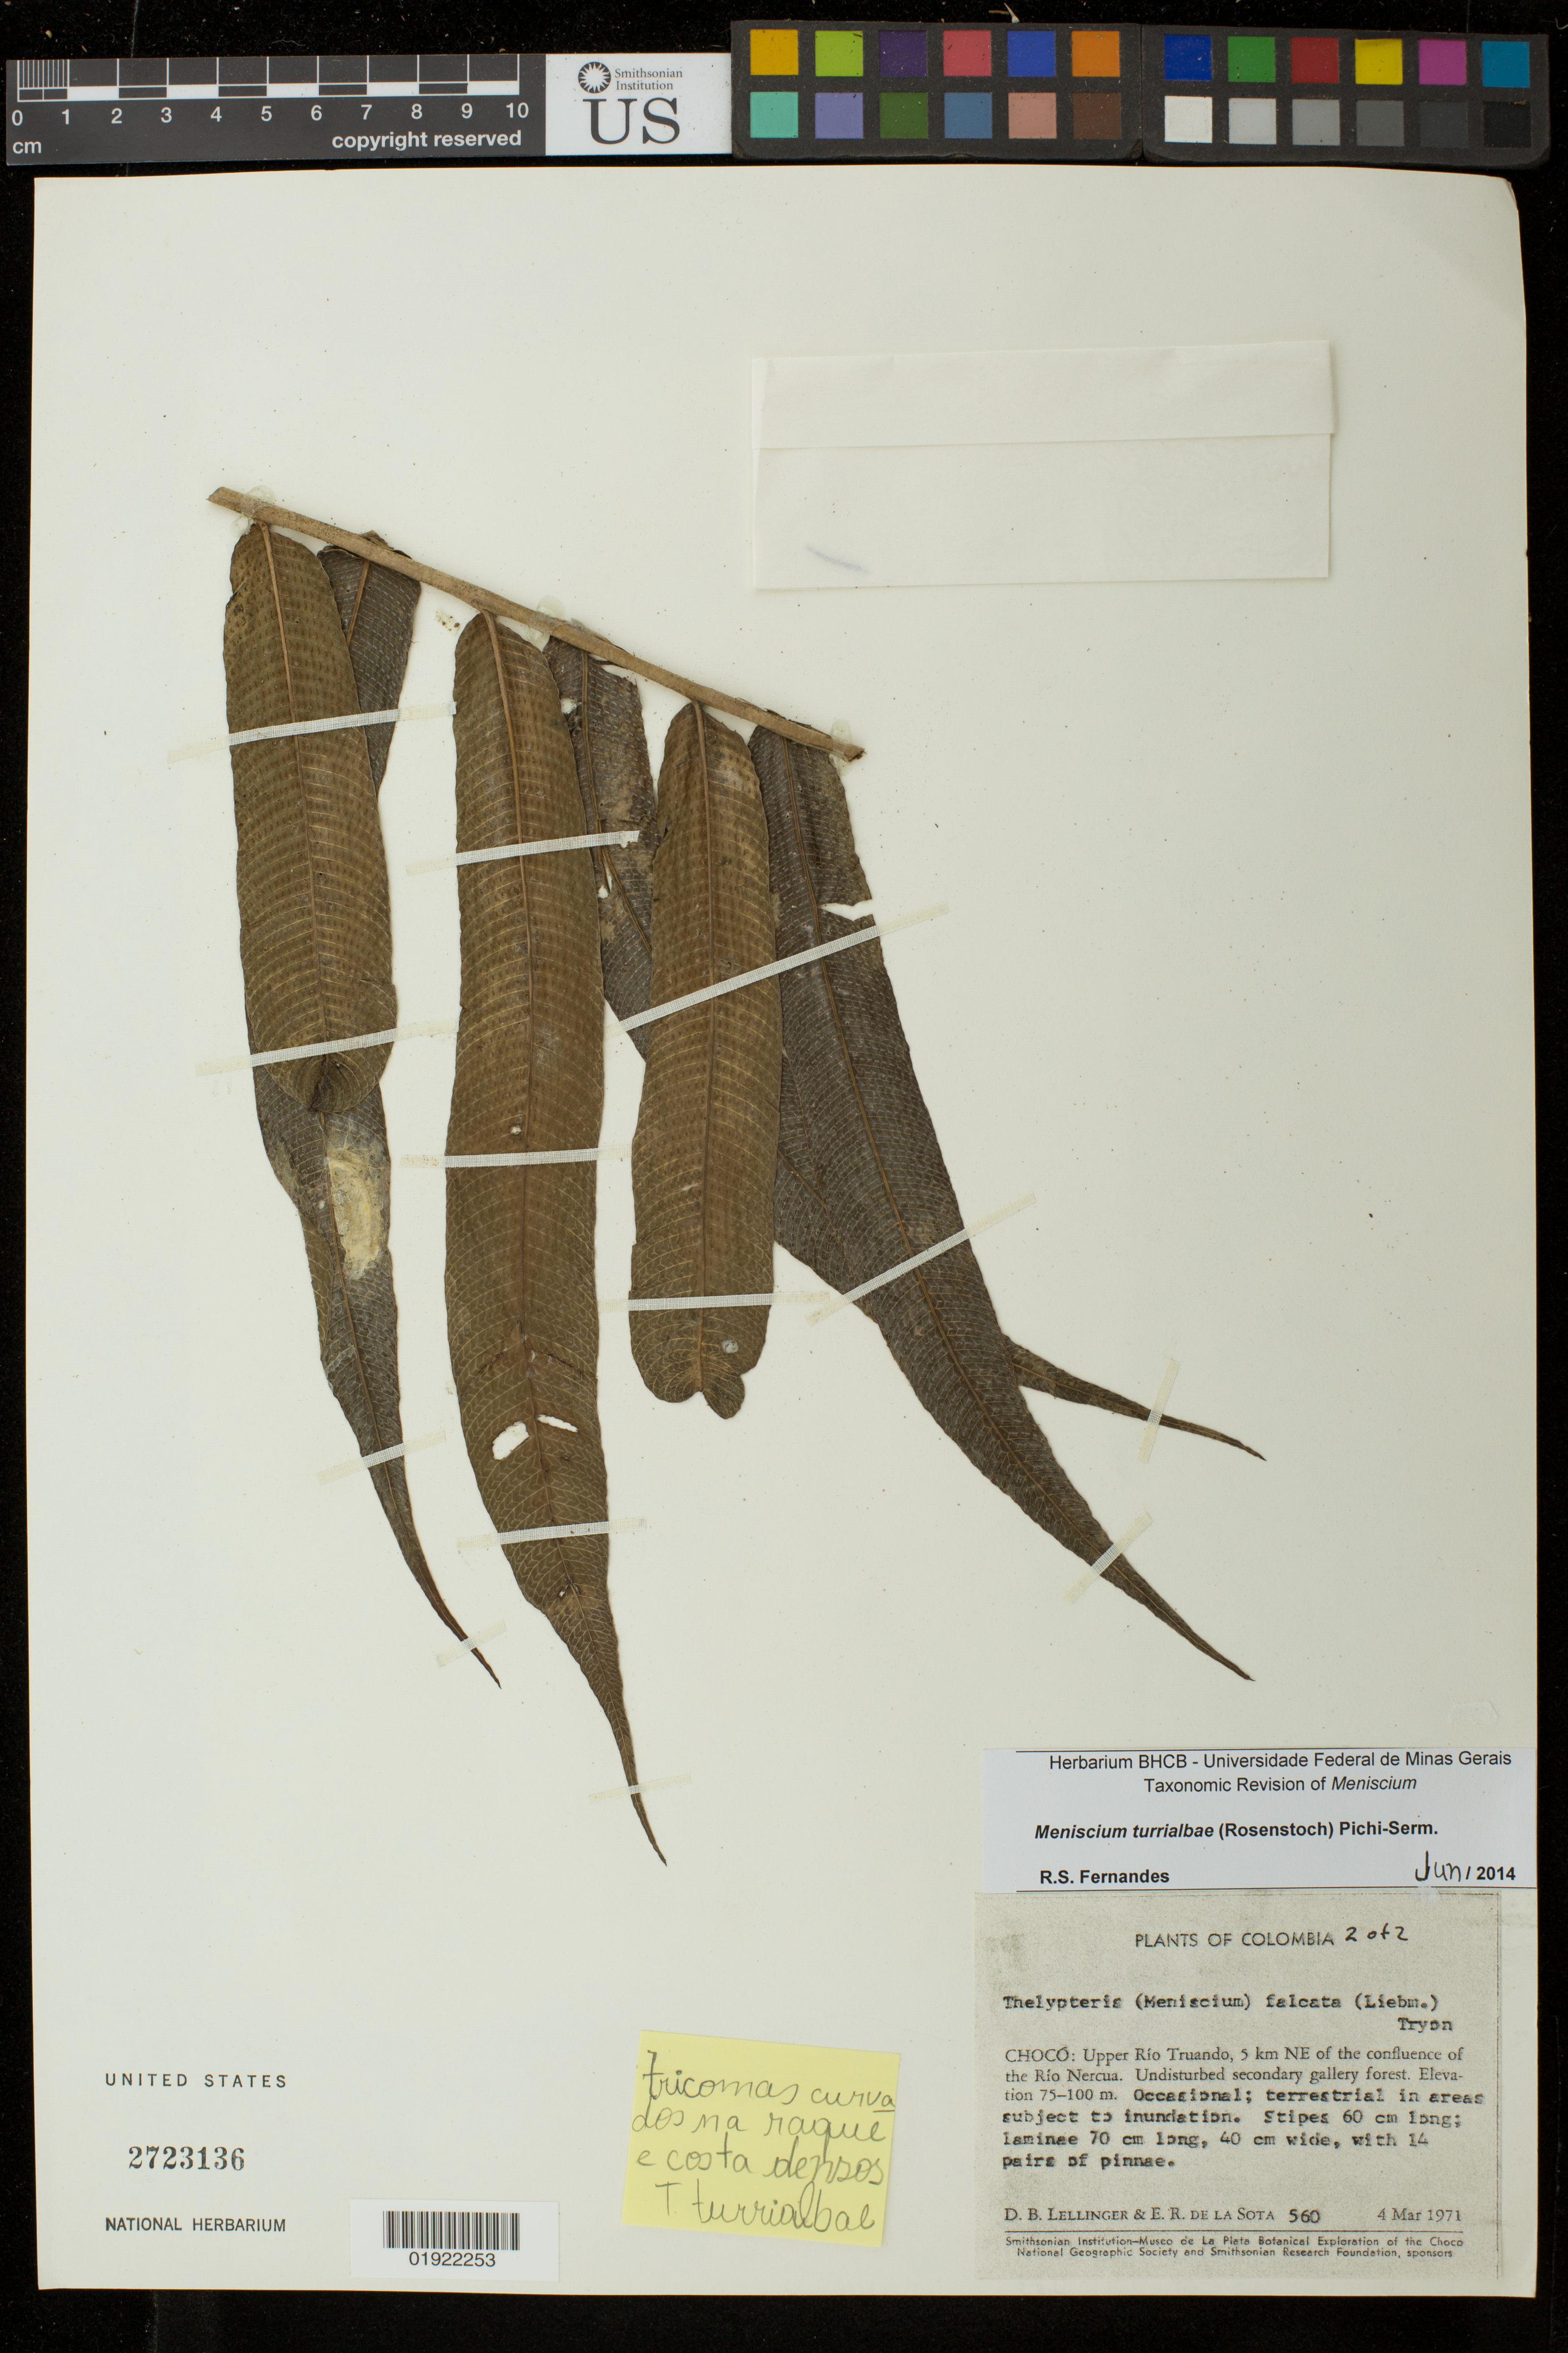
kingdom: Plantae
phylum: Tracheophyta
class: Polypodiopsida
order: Polypodiales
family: Thelypteridaceae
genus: Meniscium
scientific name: Meniscium turrialbae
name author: (Rosenst.) Pic. Serm.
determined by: Fernandes, R. S.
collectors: D. B. Lellinger & E. R. de la Sota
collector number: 560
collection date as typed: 4 Mar 1971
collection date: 1971-03-04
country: Colombia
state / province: Choco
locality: Upper Rio Truando, 5 km NE of the confluence of the Rio Nercua.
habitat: undisturbed secondary gallery forest, terrestrial in areas subject to innundation.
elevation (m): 75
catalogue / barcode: US 2723136